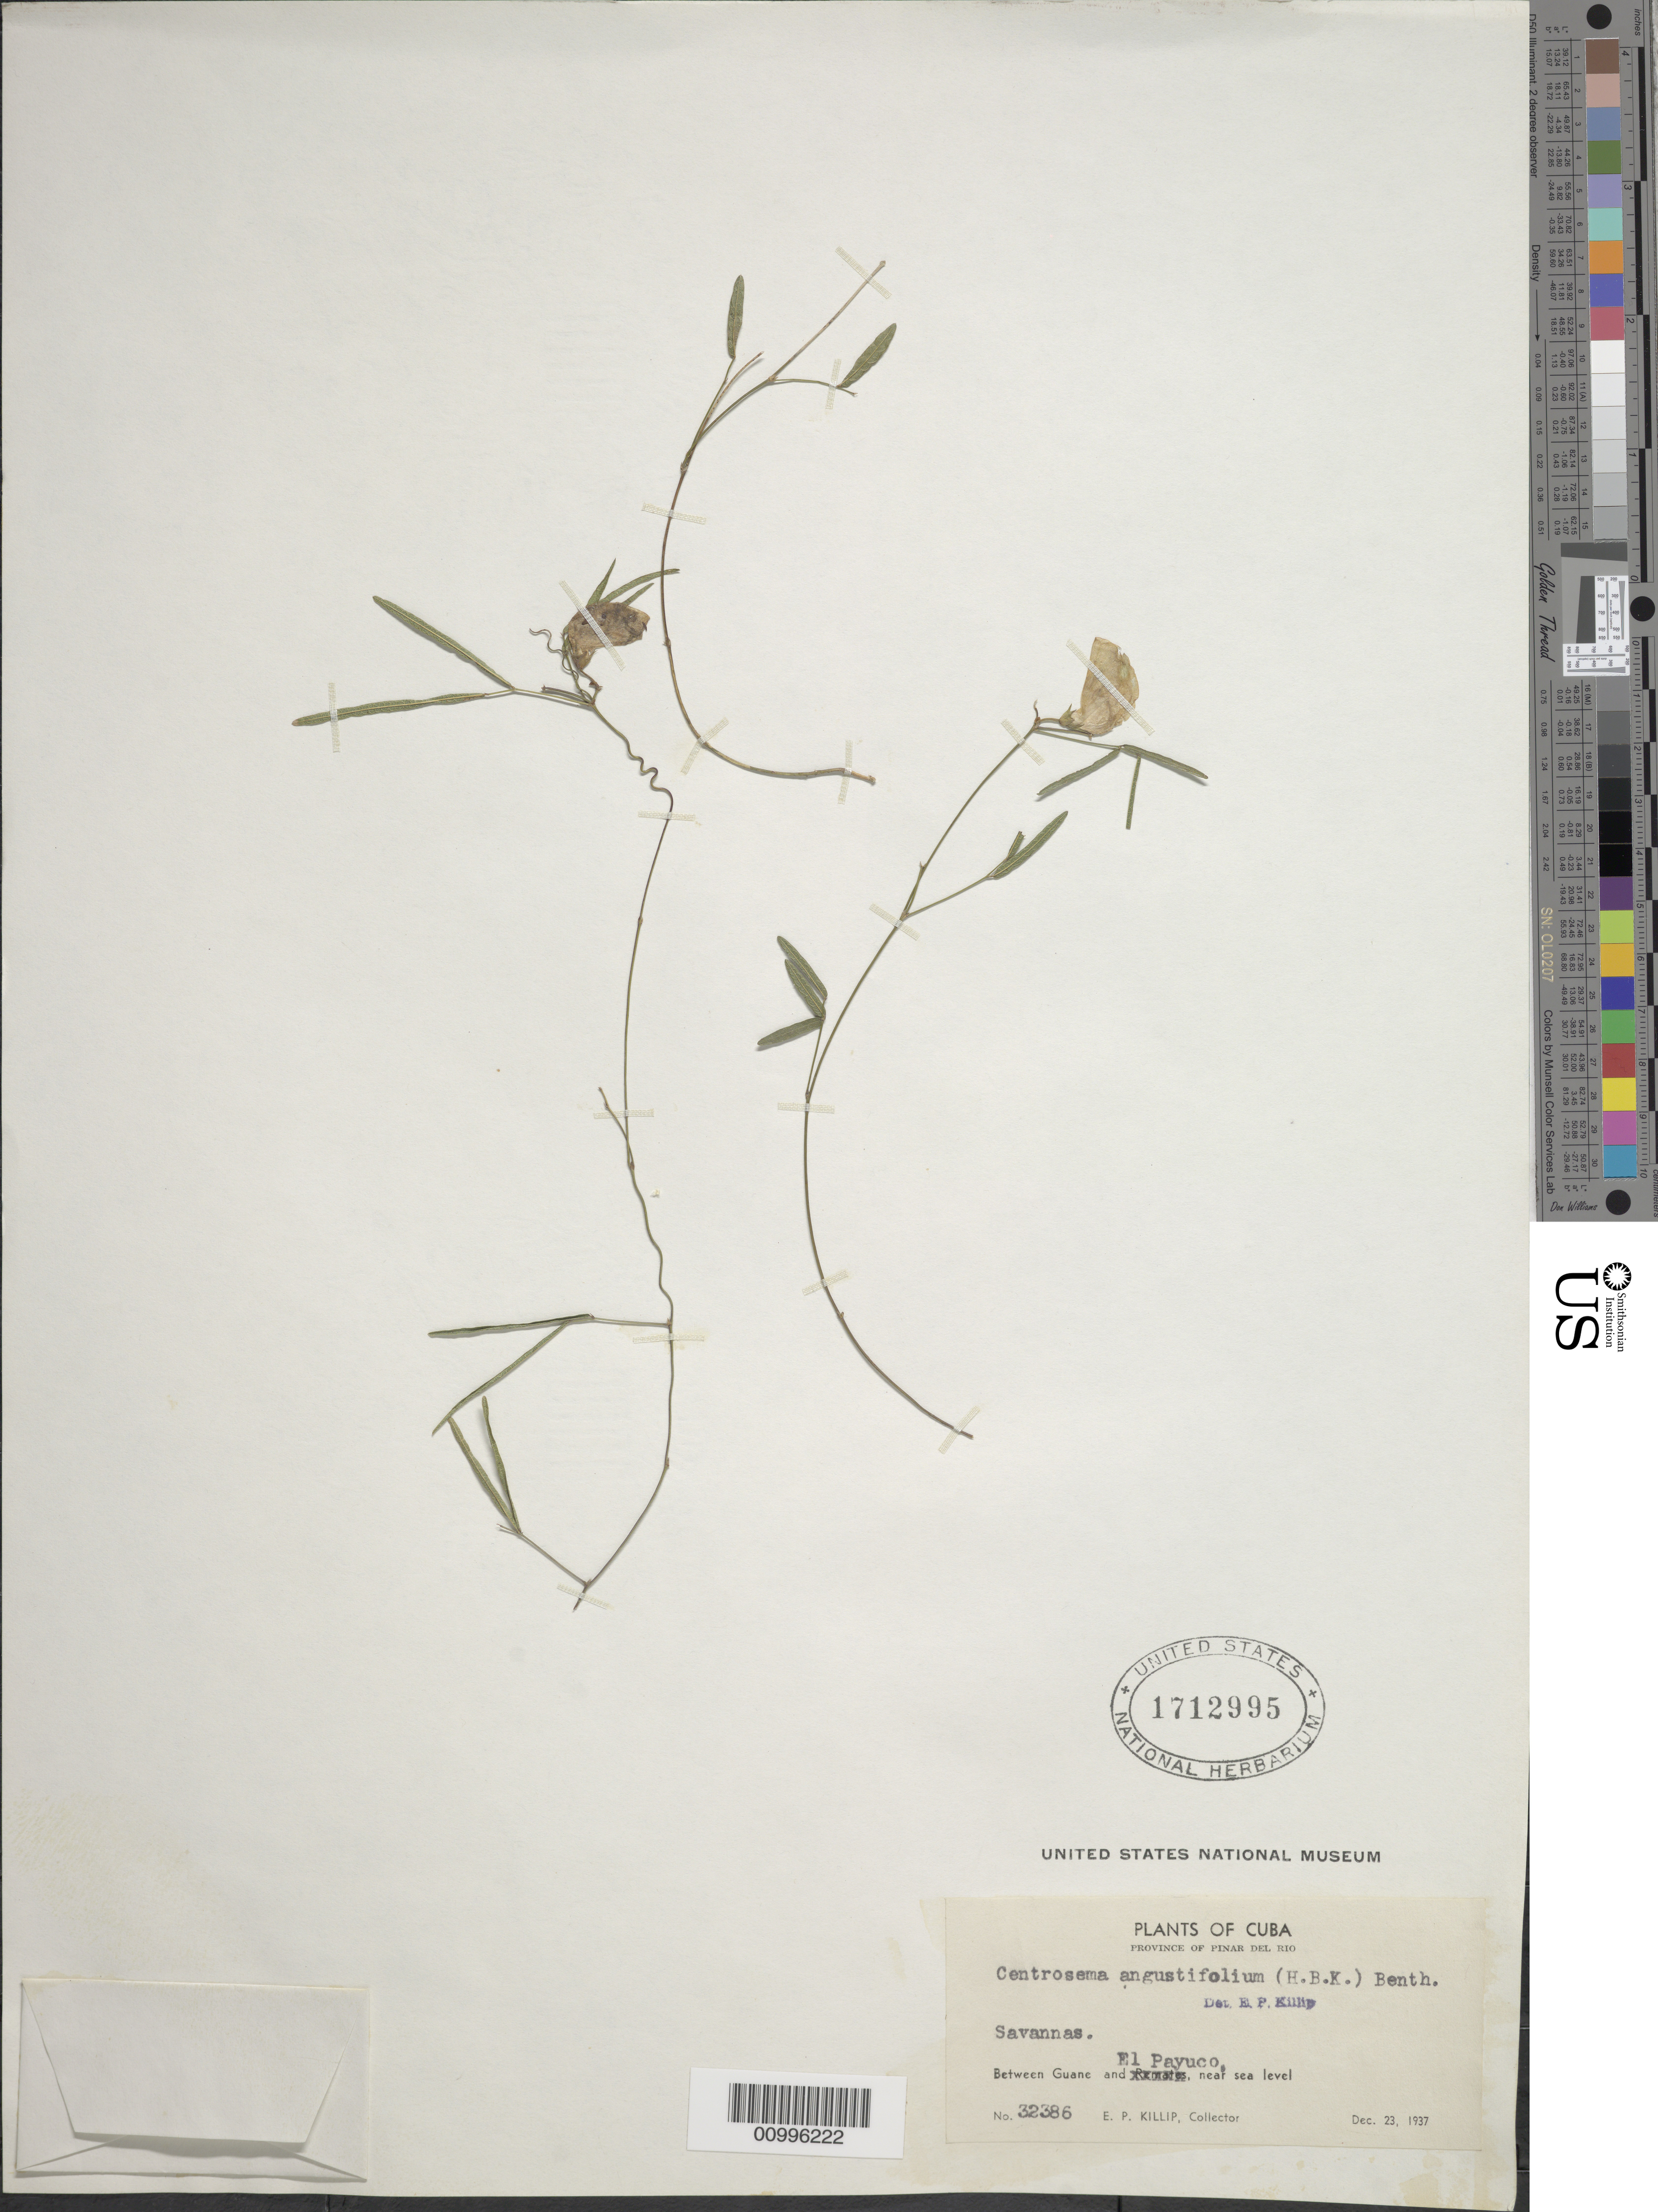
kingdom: Plantae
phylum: Tracheophyta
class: Magnoliopsida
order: Fabales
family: Fabaceae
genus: Centrosema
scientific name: Centrosema angustifolium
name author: (Kunth) Benth.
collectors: E. P. Killip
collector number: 32386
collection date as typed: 23 Dec 1937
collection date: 1937-12-23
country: Cuba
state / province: Pinar del Rio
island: Cuba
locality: Savannas between Guane and El Payuco, near sea level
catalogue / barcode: US 1712995